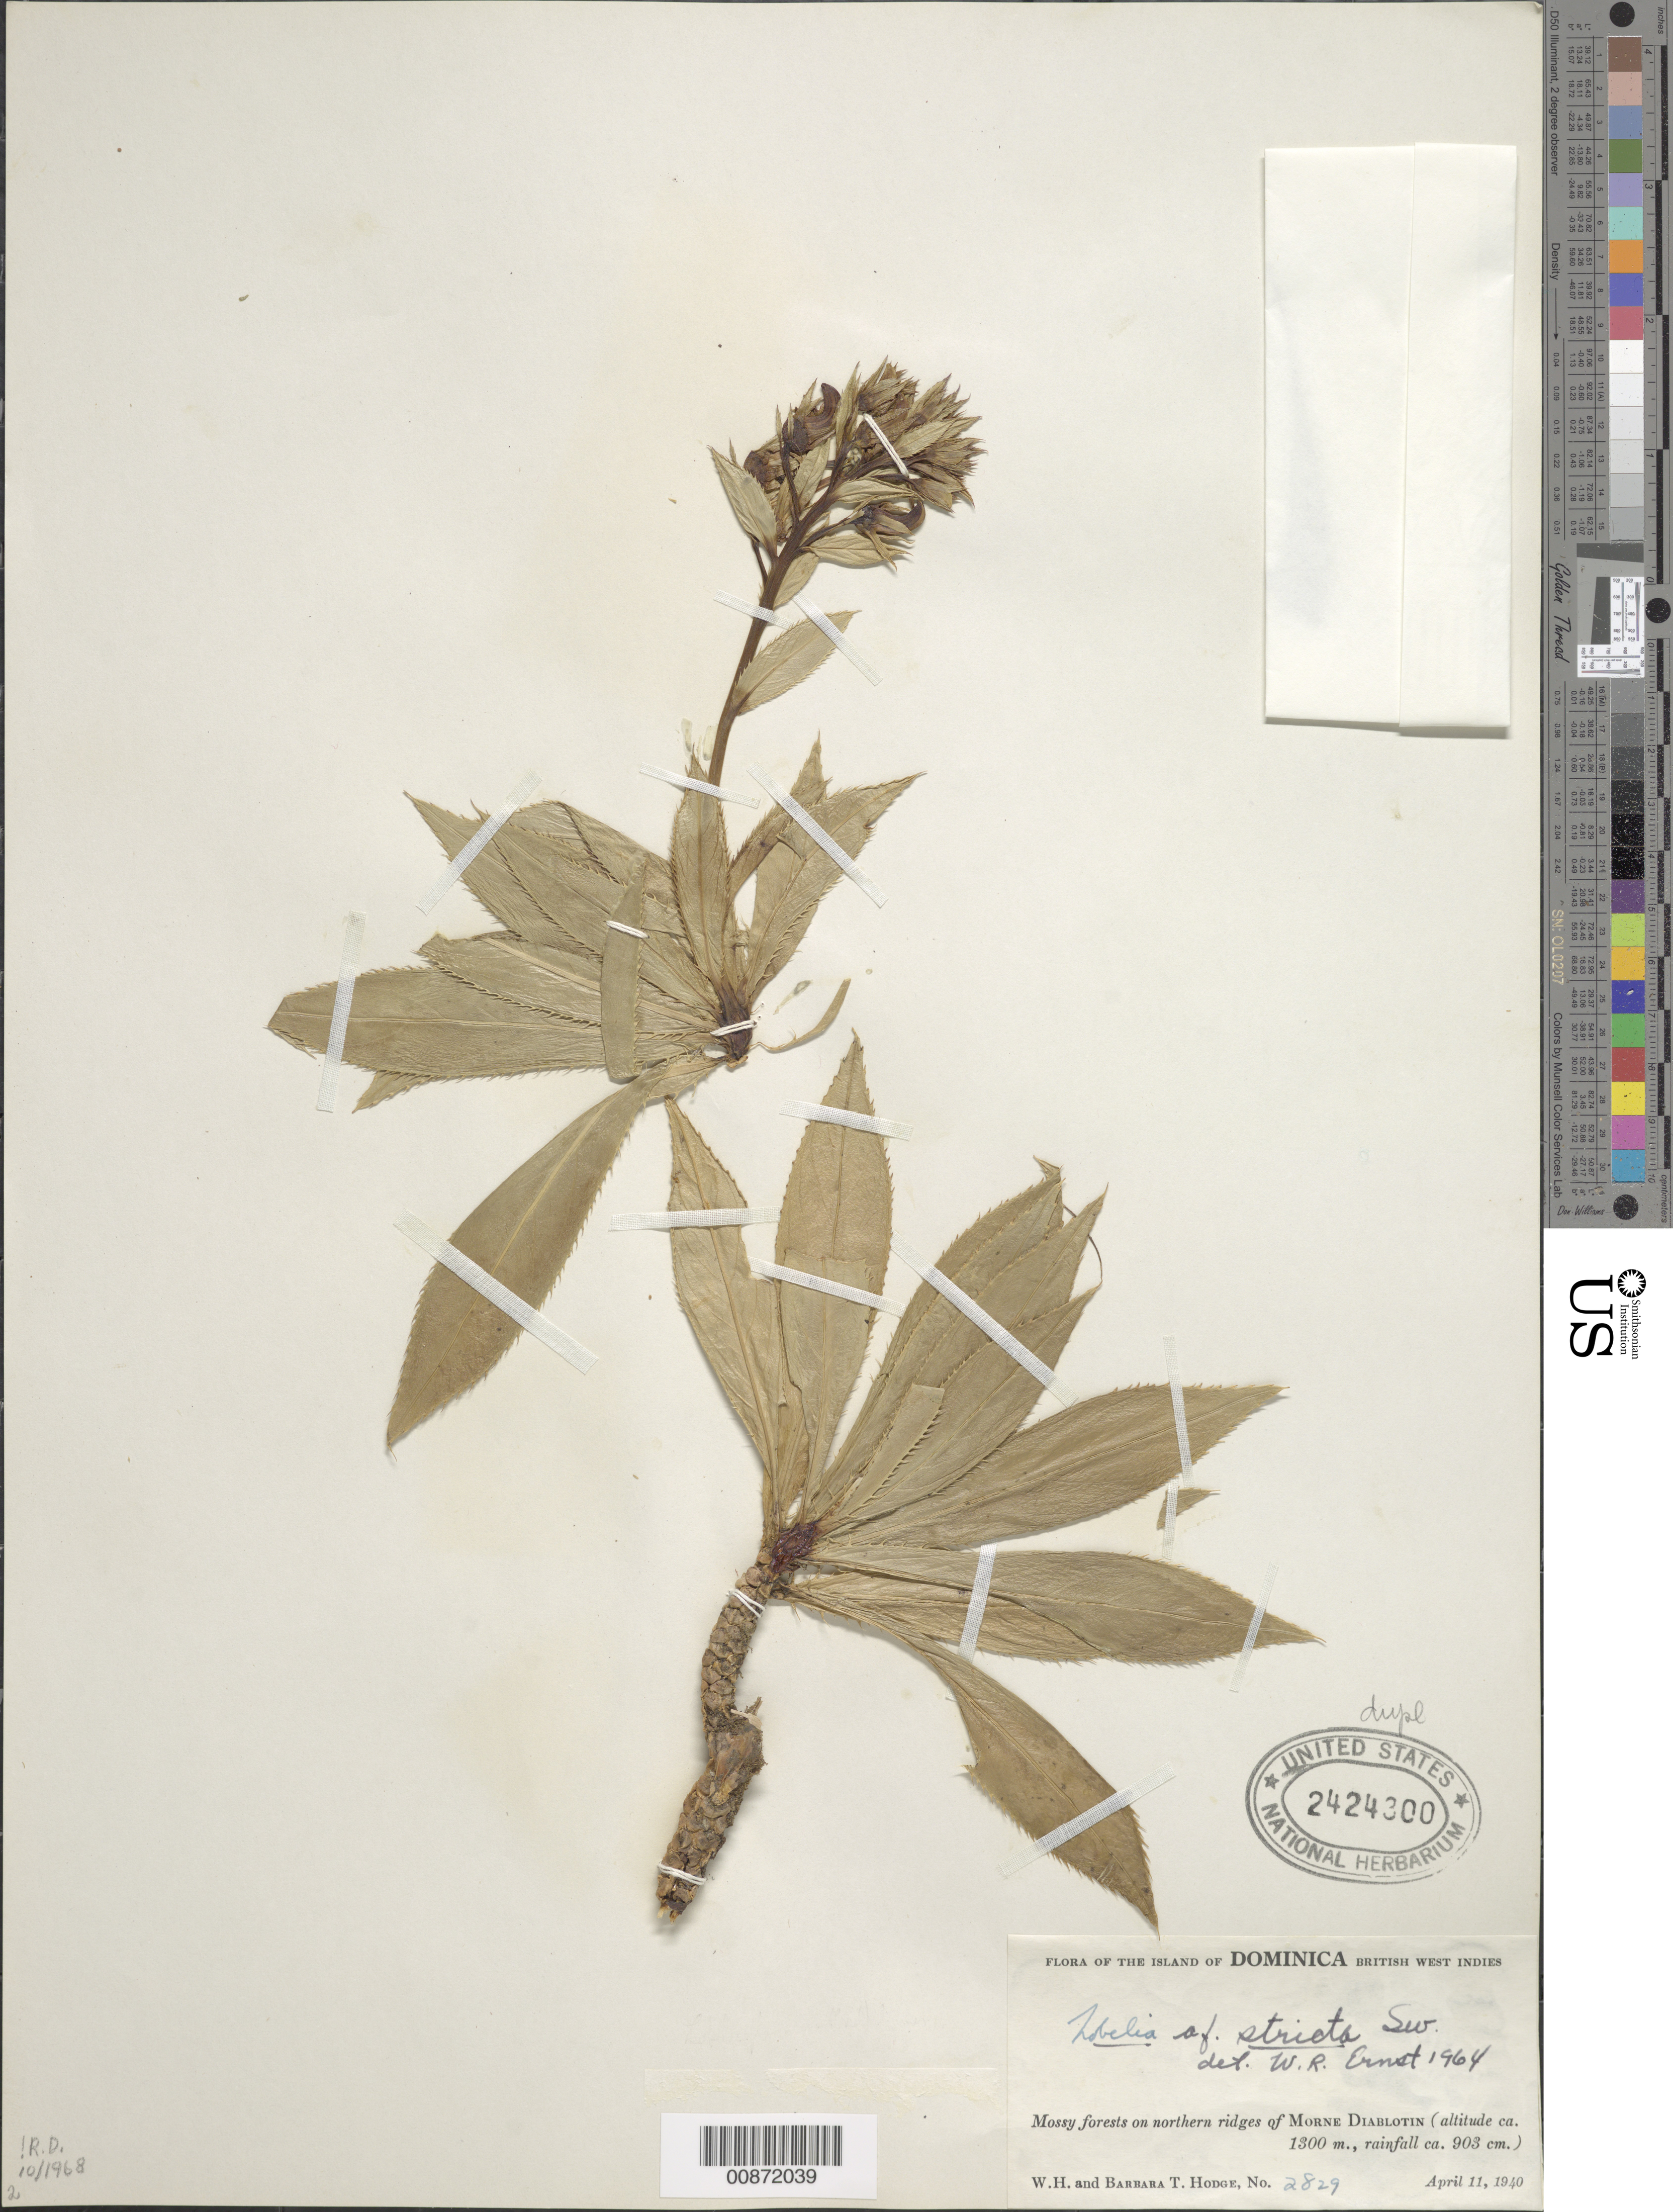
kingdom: Plantae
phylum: Tracheophyta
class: Magnoliopsida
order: Asterales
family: Campanulaceae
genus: Lobelia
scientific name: Lobelia stricta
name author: Sw.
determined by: Ernst, W. R., (US), NMNH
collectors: W. Hodge & B. Hodge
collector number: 2829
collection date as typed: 11 Apr 1940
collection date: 1940-04-11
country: Dominica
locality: Northern ridges of Morne Diablotin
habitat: Mossy forest on northern ridges of morne (rainfall c. 903 cm)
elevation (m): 1300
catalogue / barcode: US 2424300